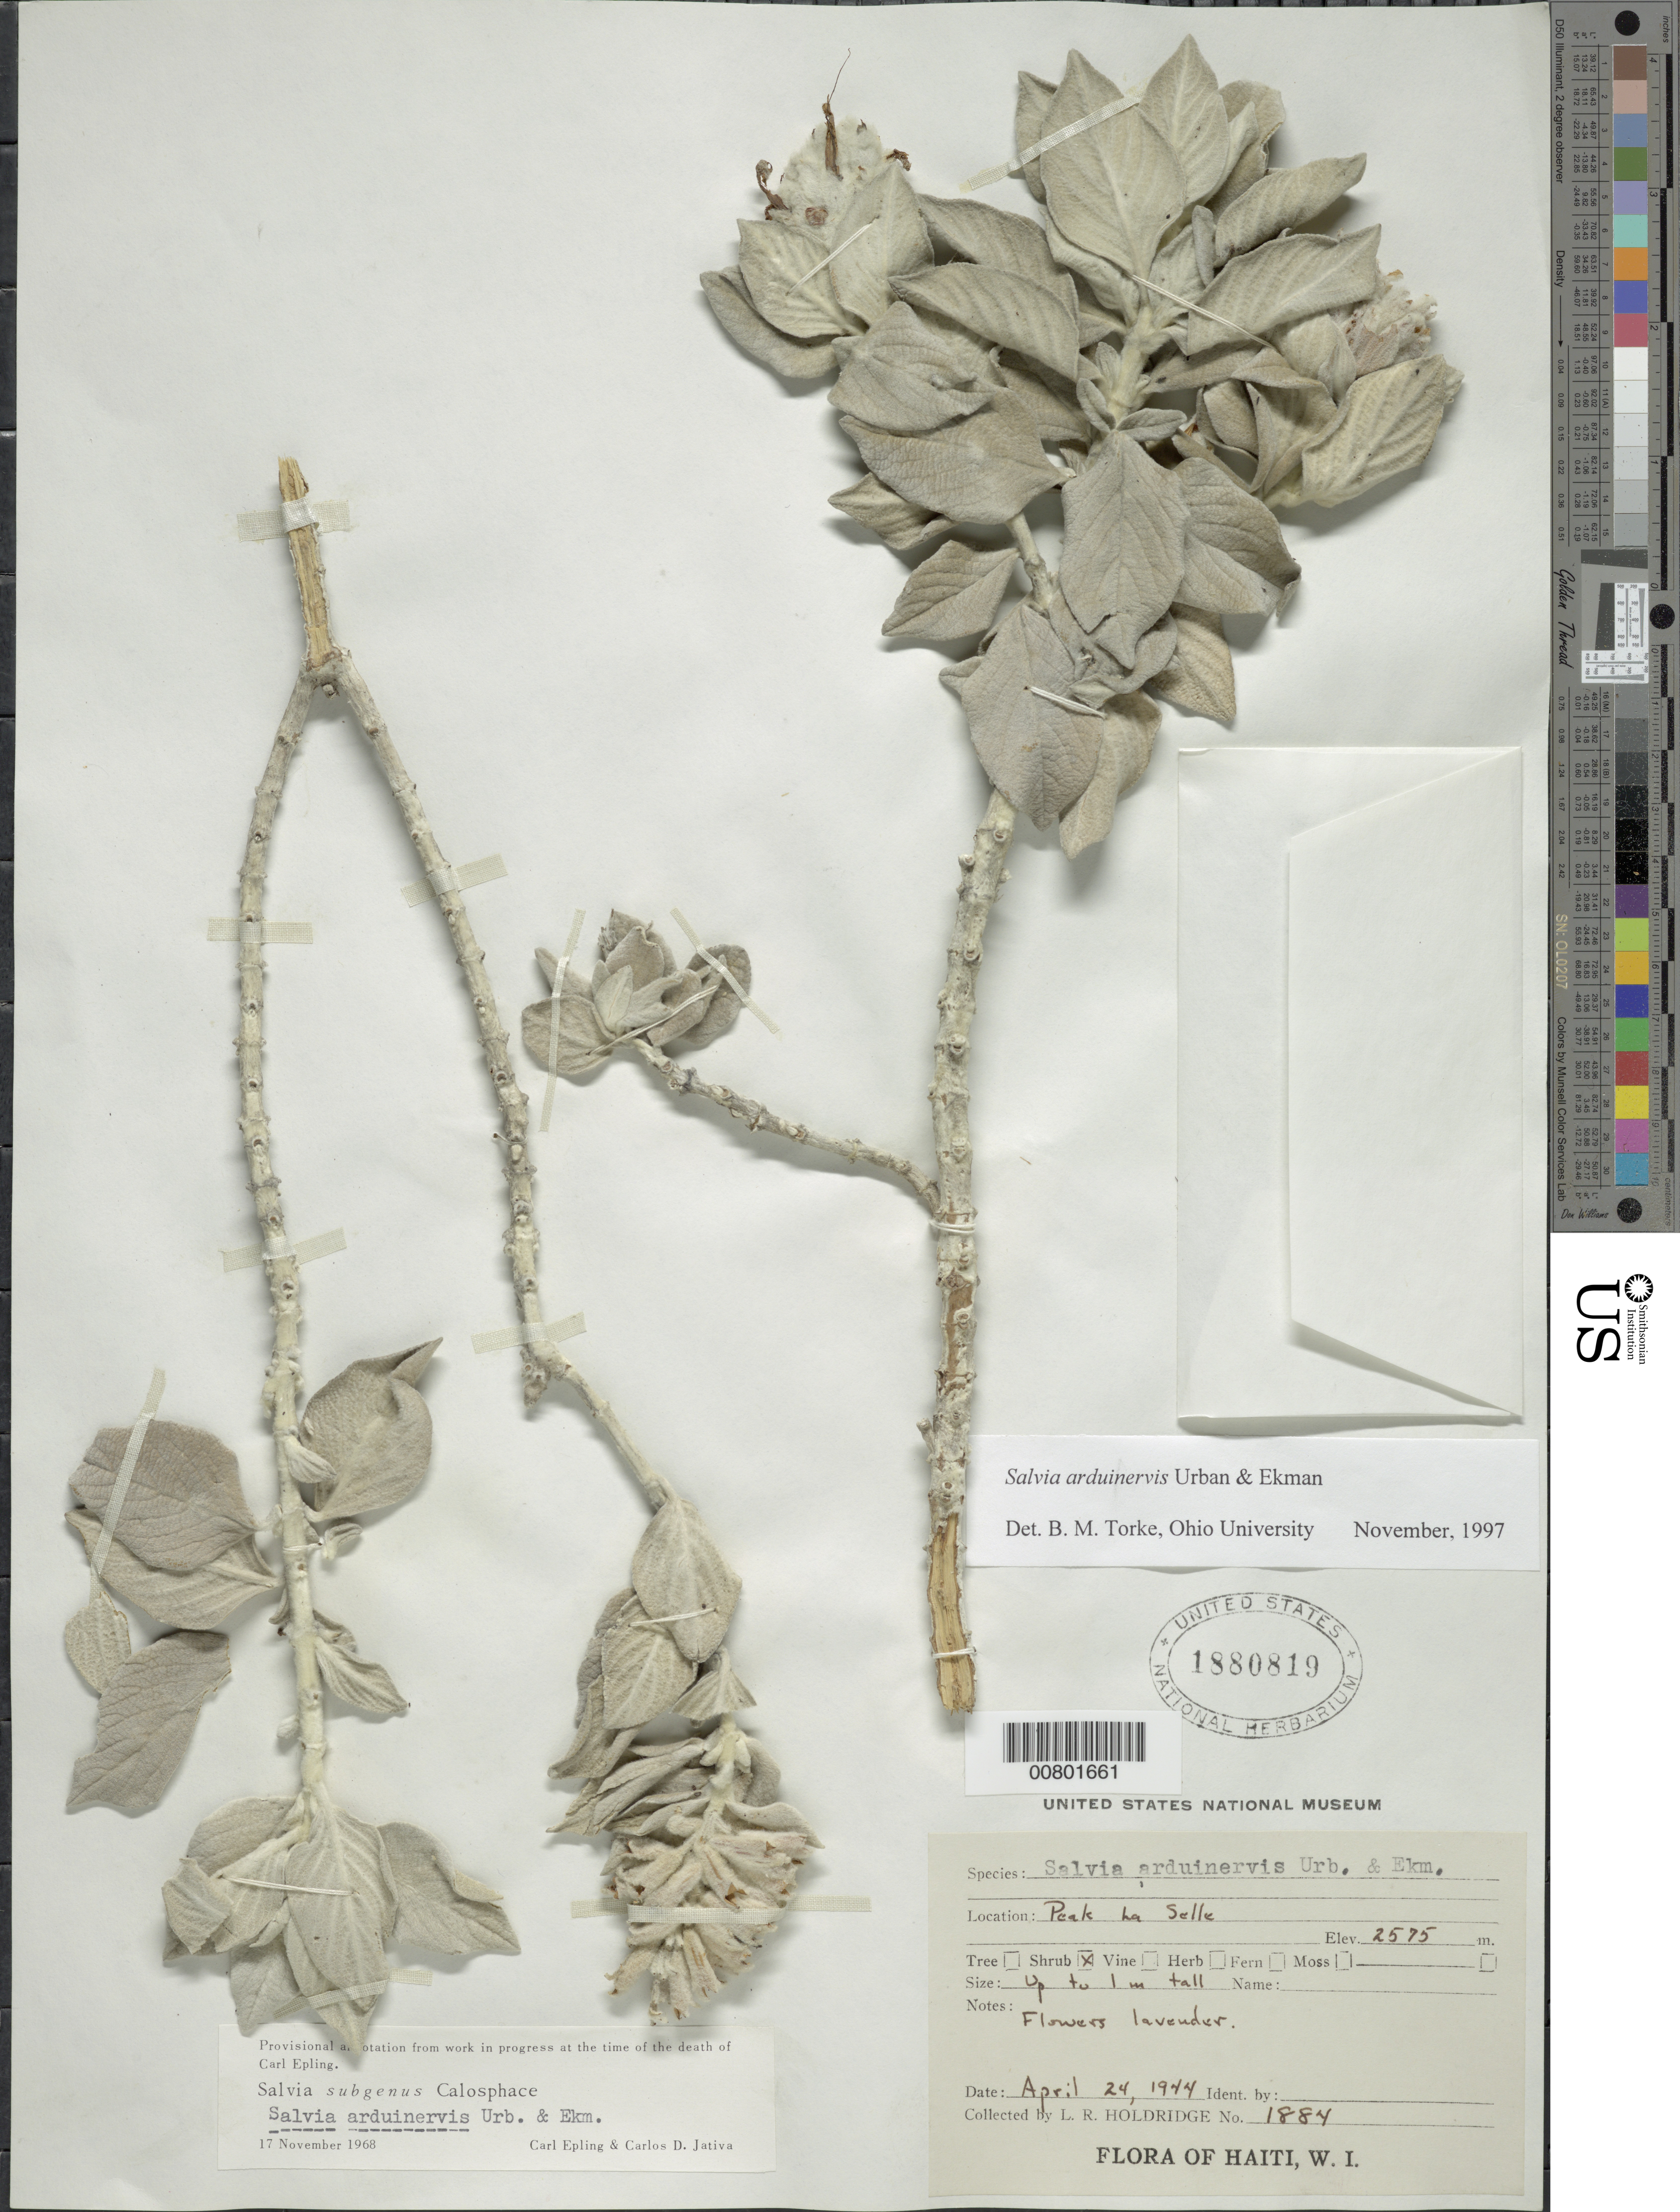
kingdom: Plantae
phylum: Tracheophyta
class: Magnoliopsida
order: Lamiales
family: Lamiaceae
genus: Salvia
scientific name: Salvia arduinervis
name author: Urb. & Ekman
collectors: L. Holdridge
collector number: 1884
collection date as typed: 24 Apr 1944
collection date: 1944-04-24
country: Haiti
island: Hispaniola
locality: Peak La Selle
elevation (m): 2575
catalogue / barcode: US 1880819